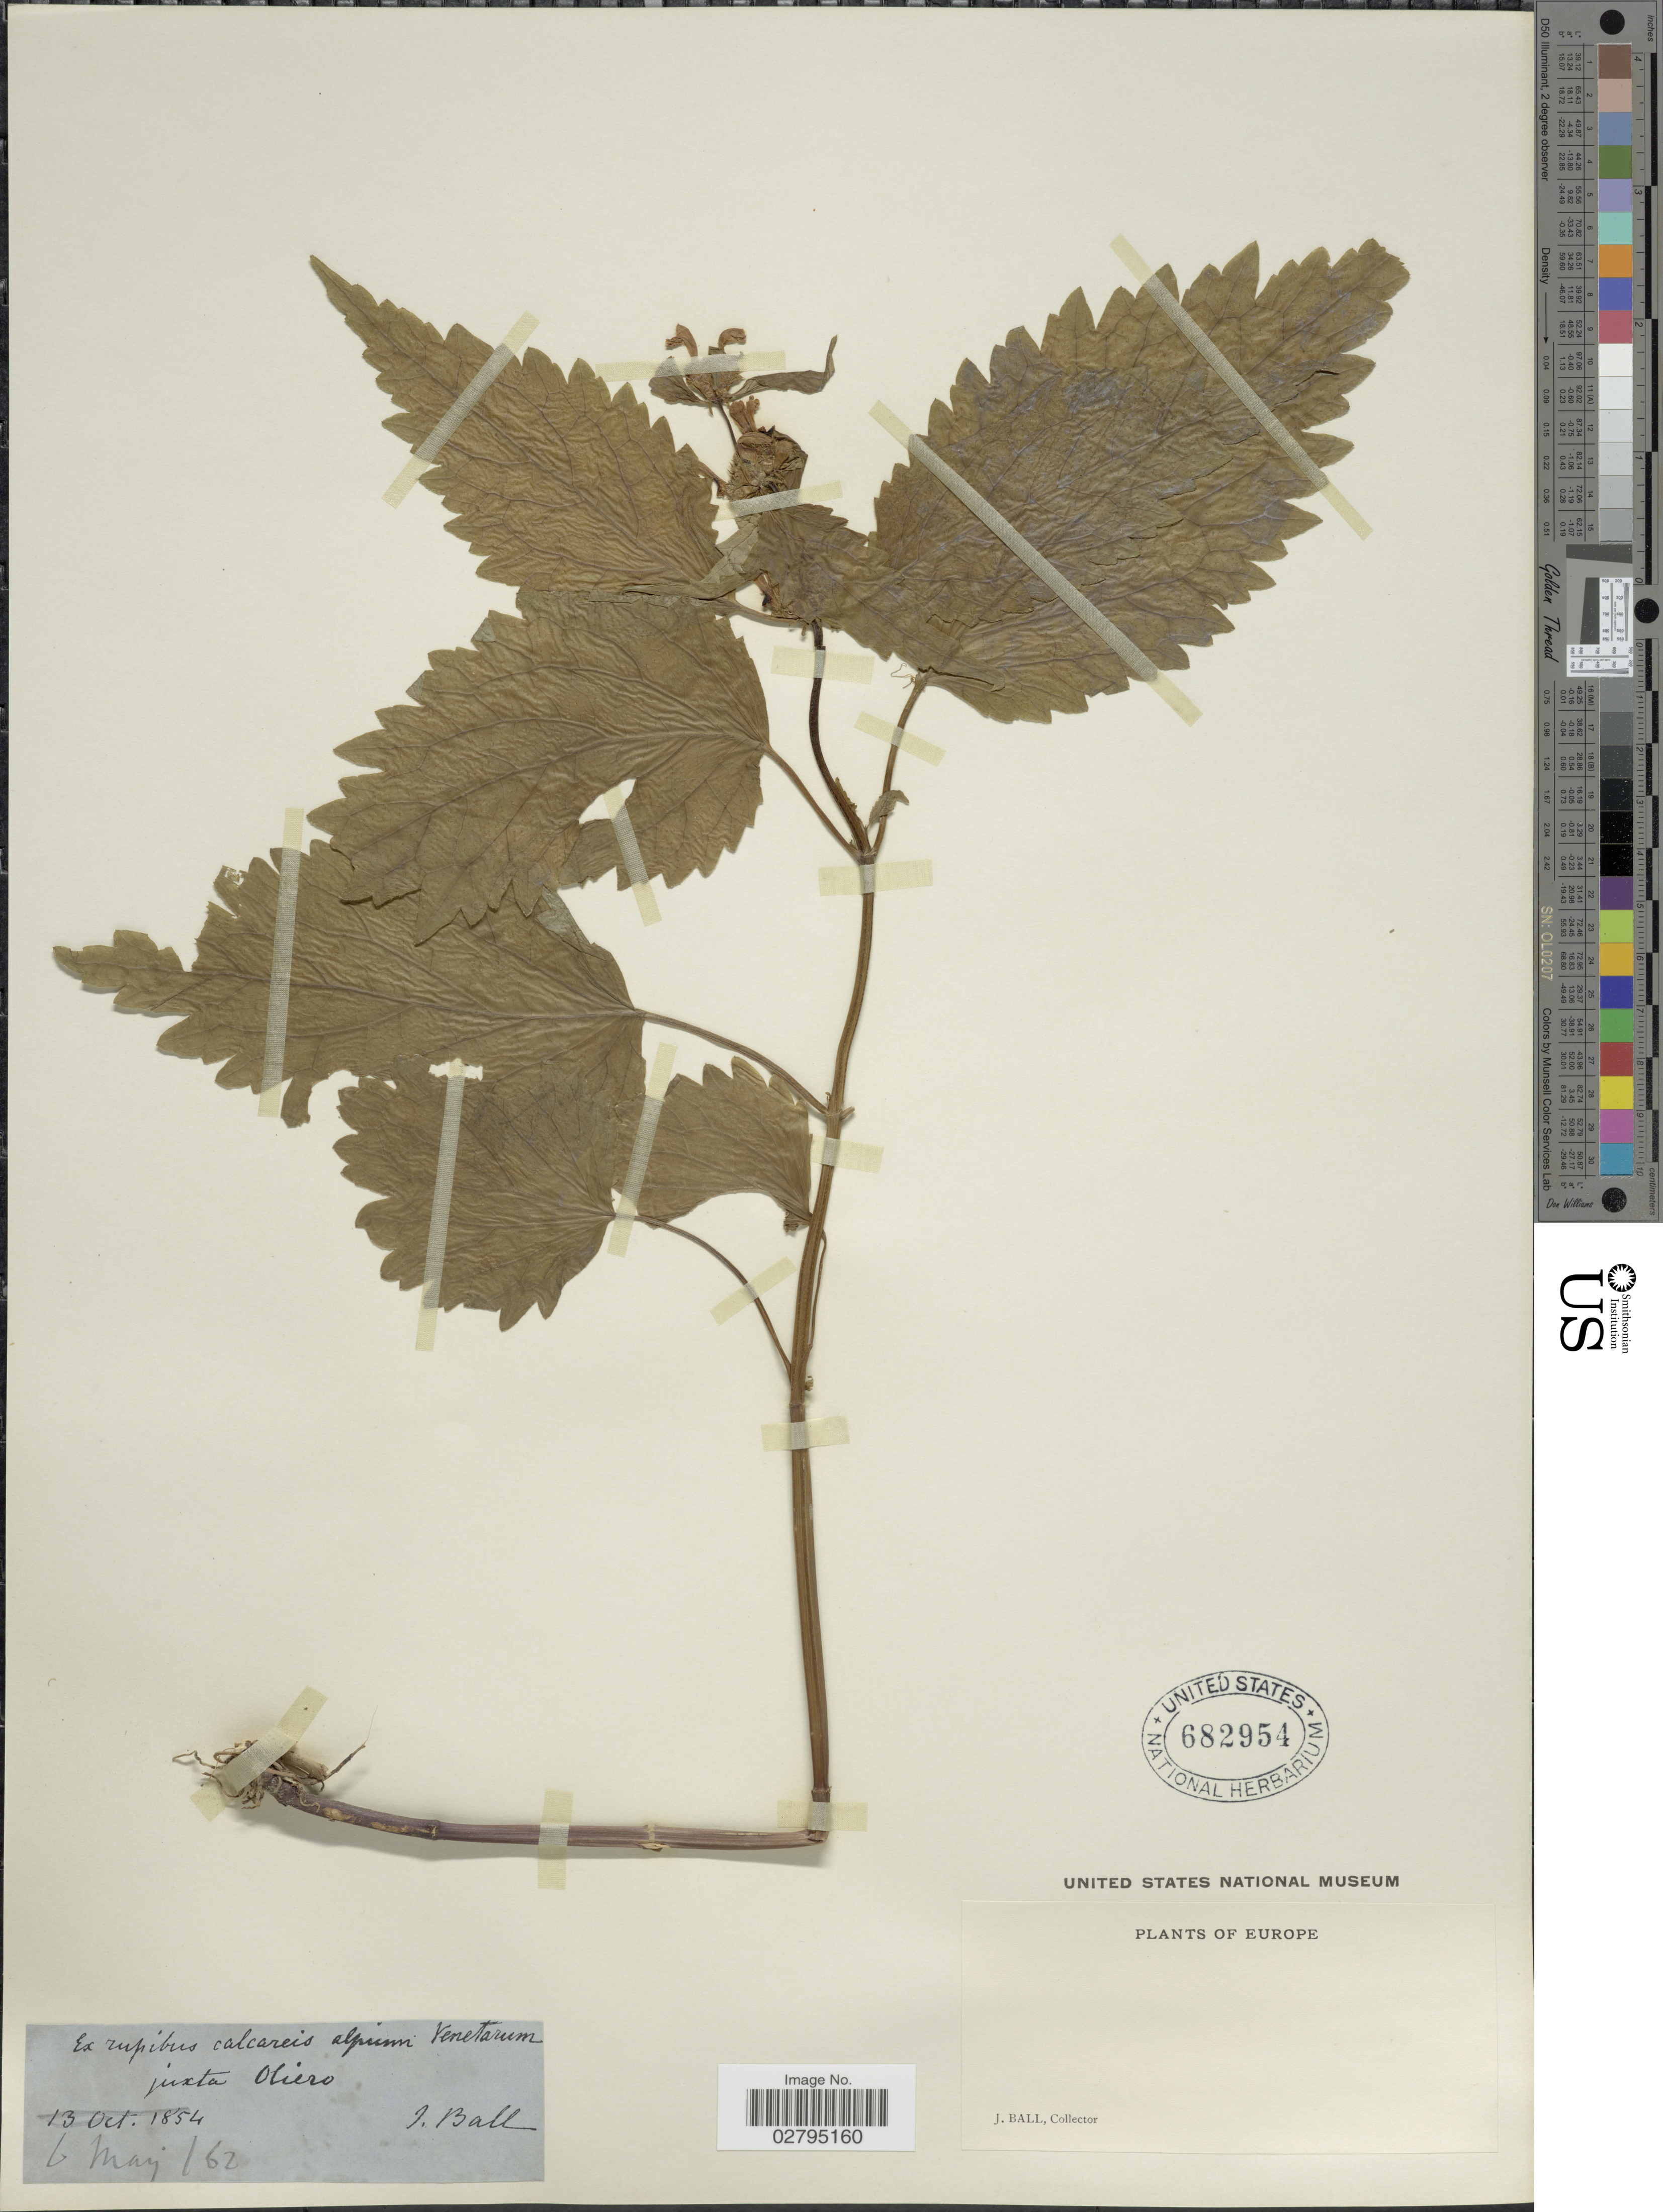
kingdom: Plantae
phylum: Tracheophyta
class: Magnoliopsida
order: Lamiales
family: Lamiaceae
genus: Lamium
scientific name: Lamium sp.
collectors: J. Ball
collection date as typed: Transcribed d/m/y: 6/5/62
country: Italy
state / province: Veneto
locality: Europe, rupibus calcareis alpium Venetarum juxta Oliero.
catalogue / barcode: US 682954